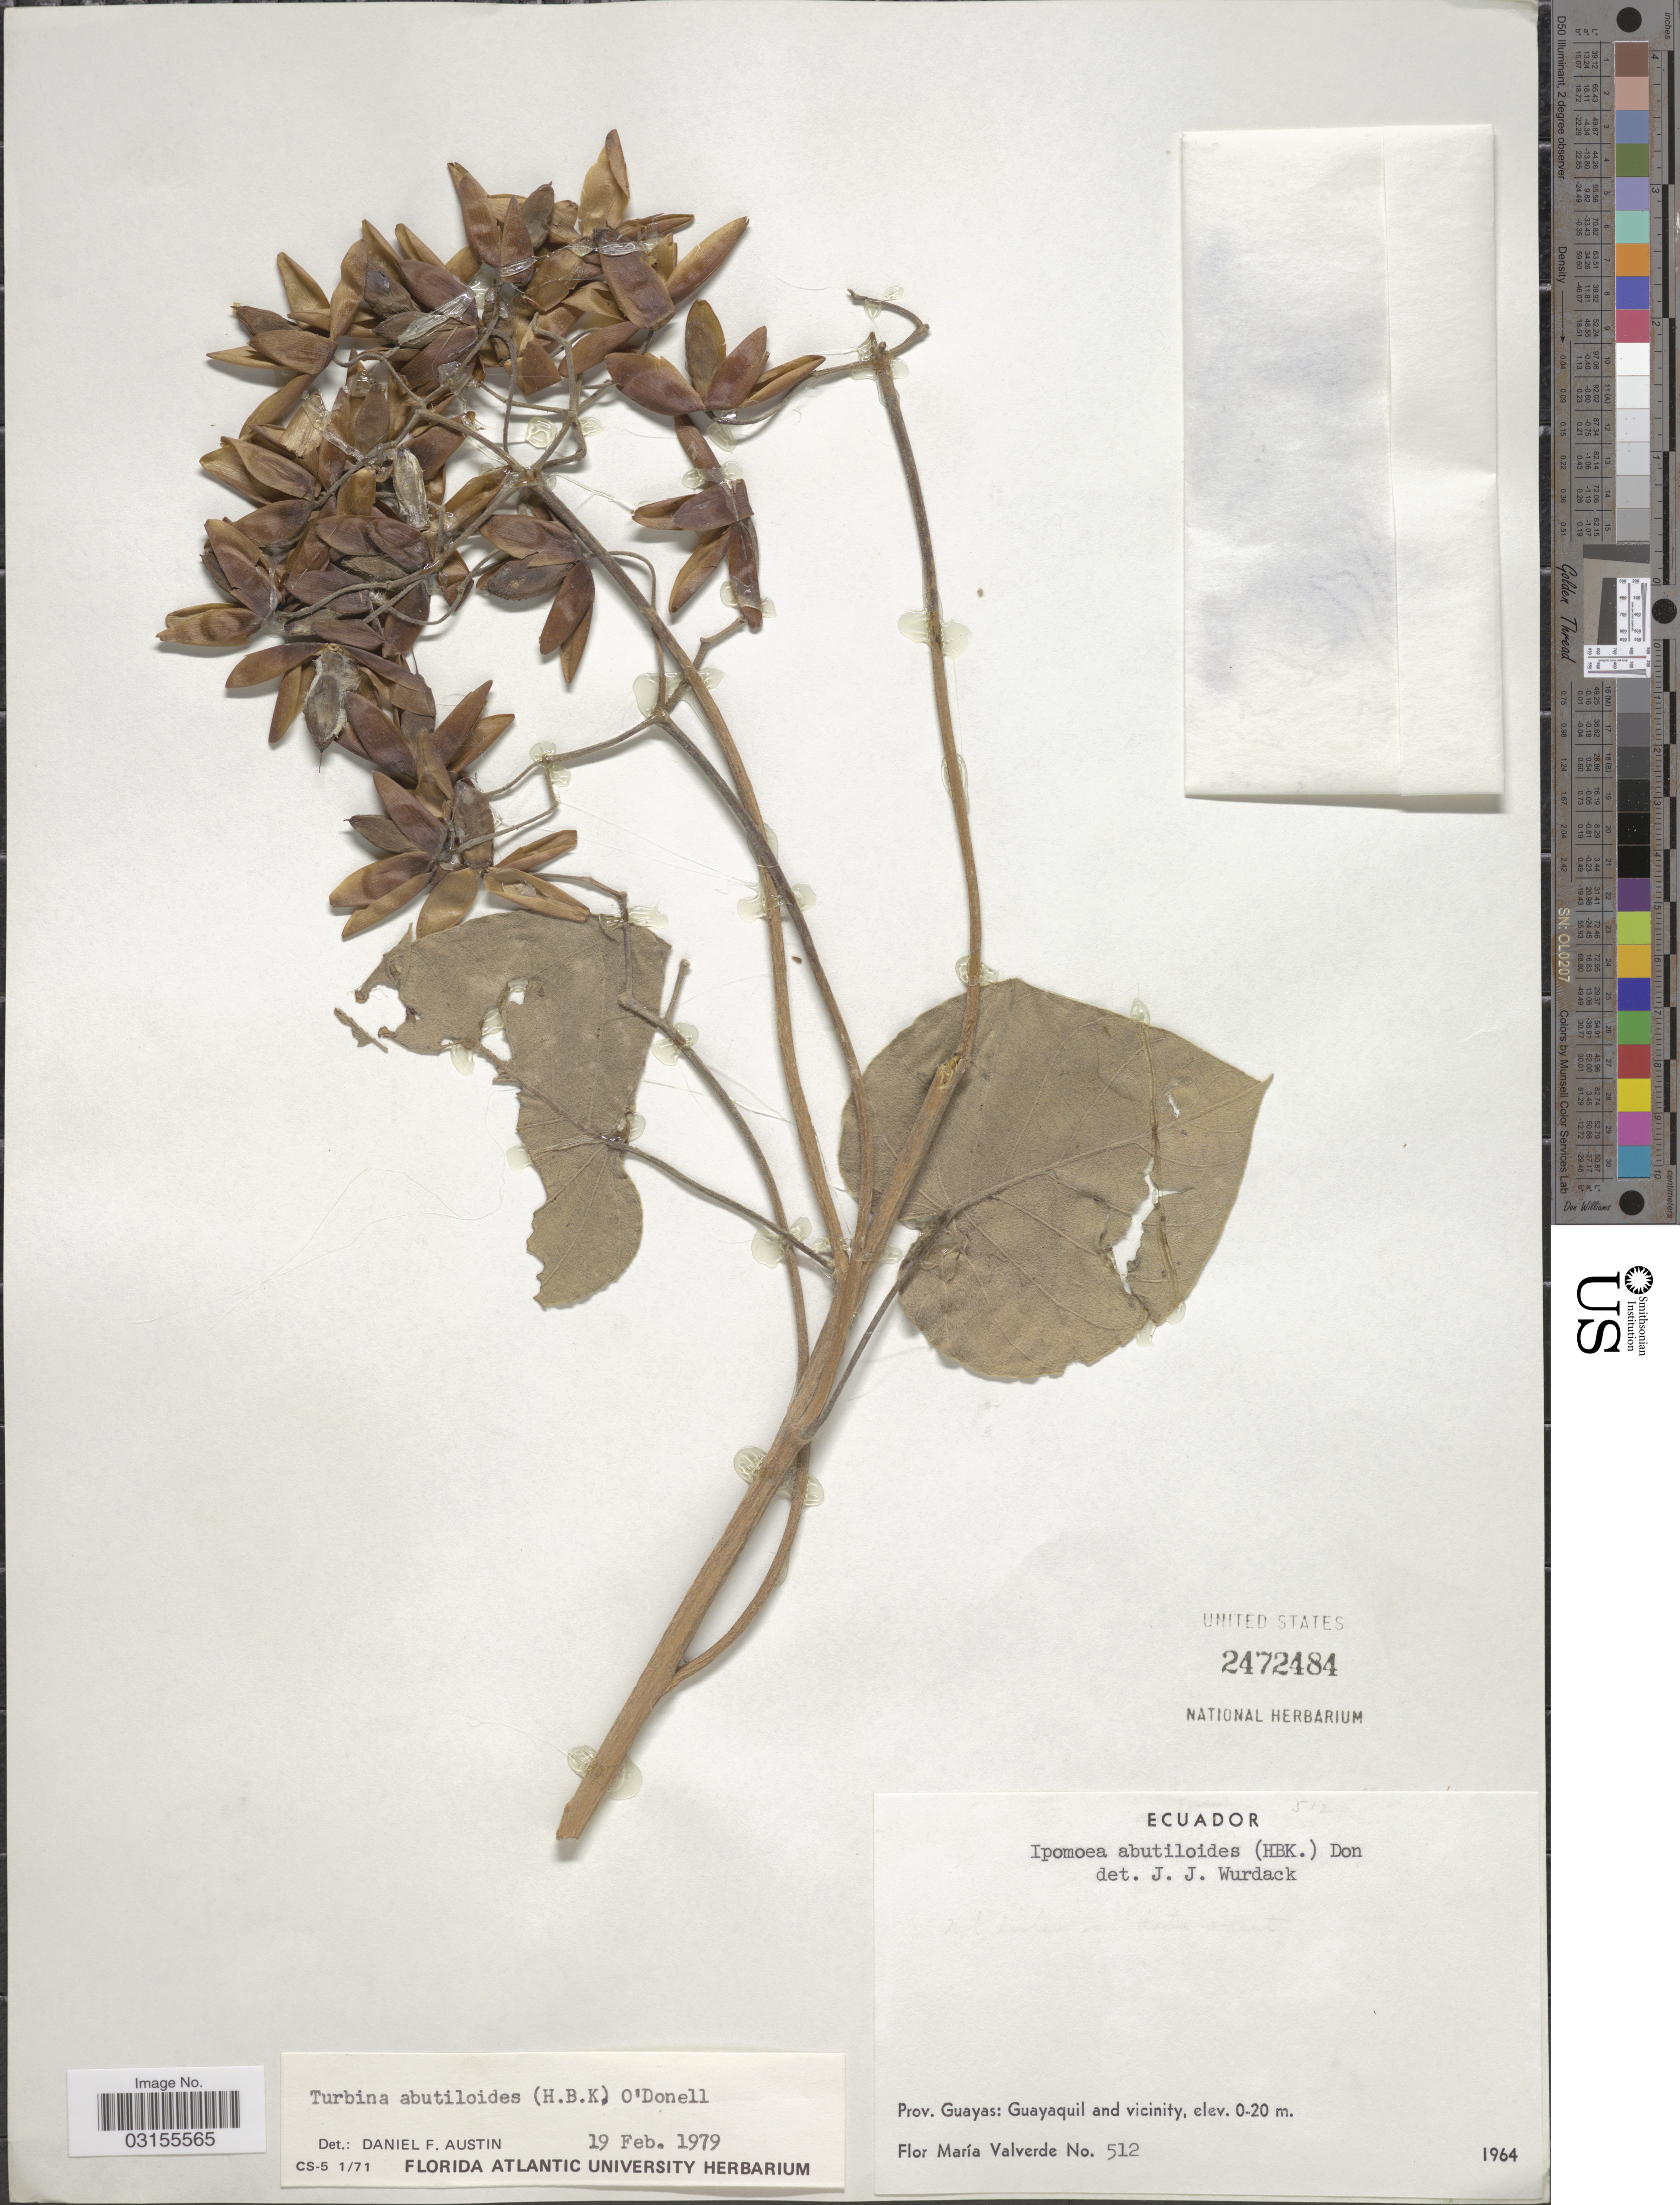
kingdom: Plantae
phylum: Tracheophyta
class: Magnoliopsida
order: Solanales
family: Convolvulaceae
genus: Turbina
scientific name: Turbina abutiloides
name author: (Kunth) O'Donell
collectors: F. M. Valverde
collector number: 512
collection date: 1964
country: Ecuador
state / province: Guayas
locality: Guayaquil and vicinity.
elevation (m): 0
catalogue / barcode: US 2472484